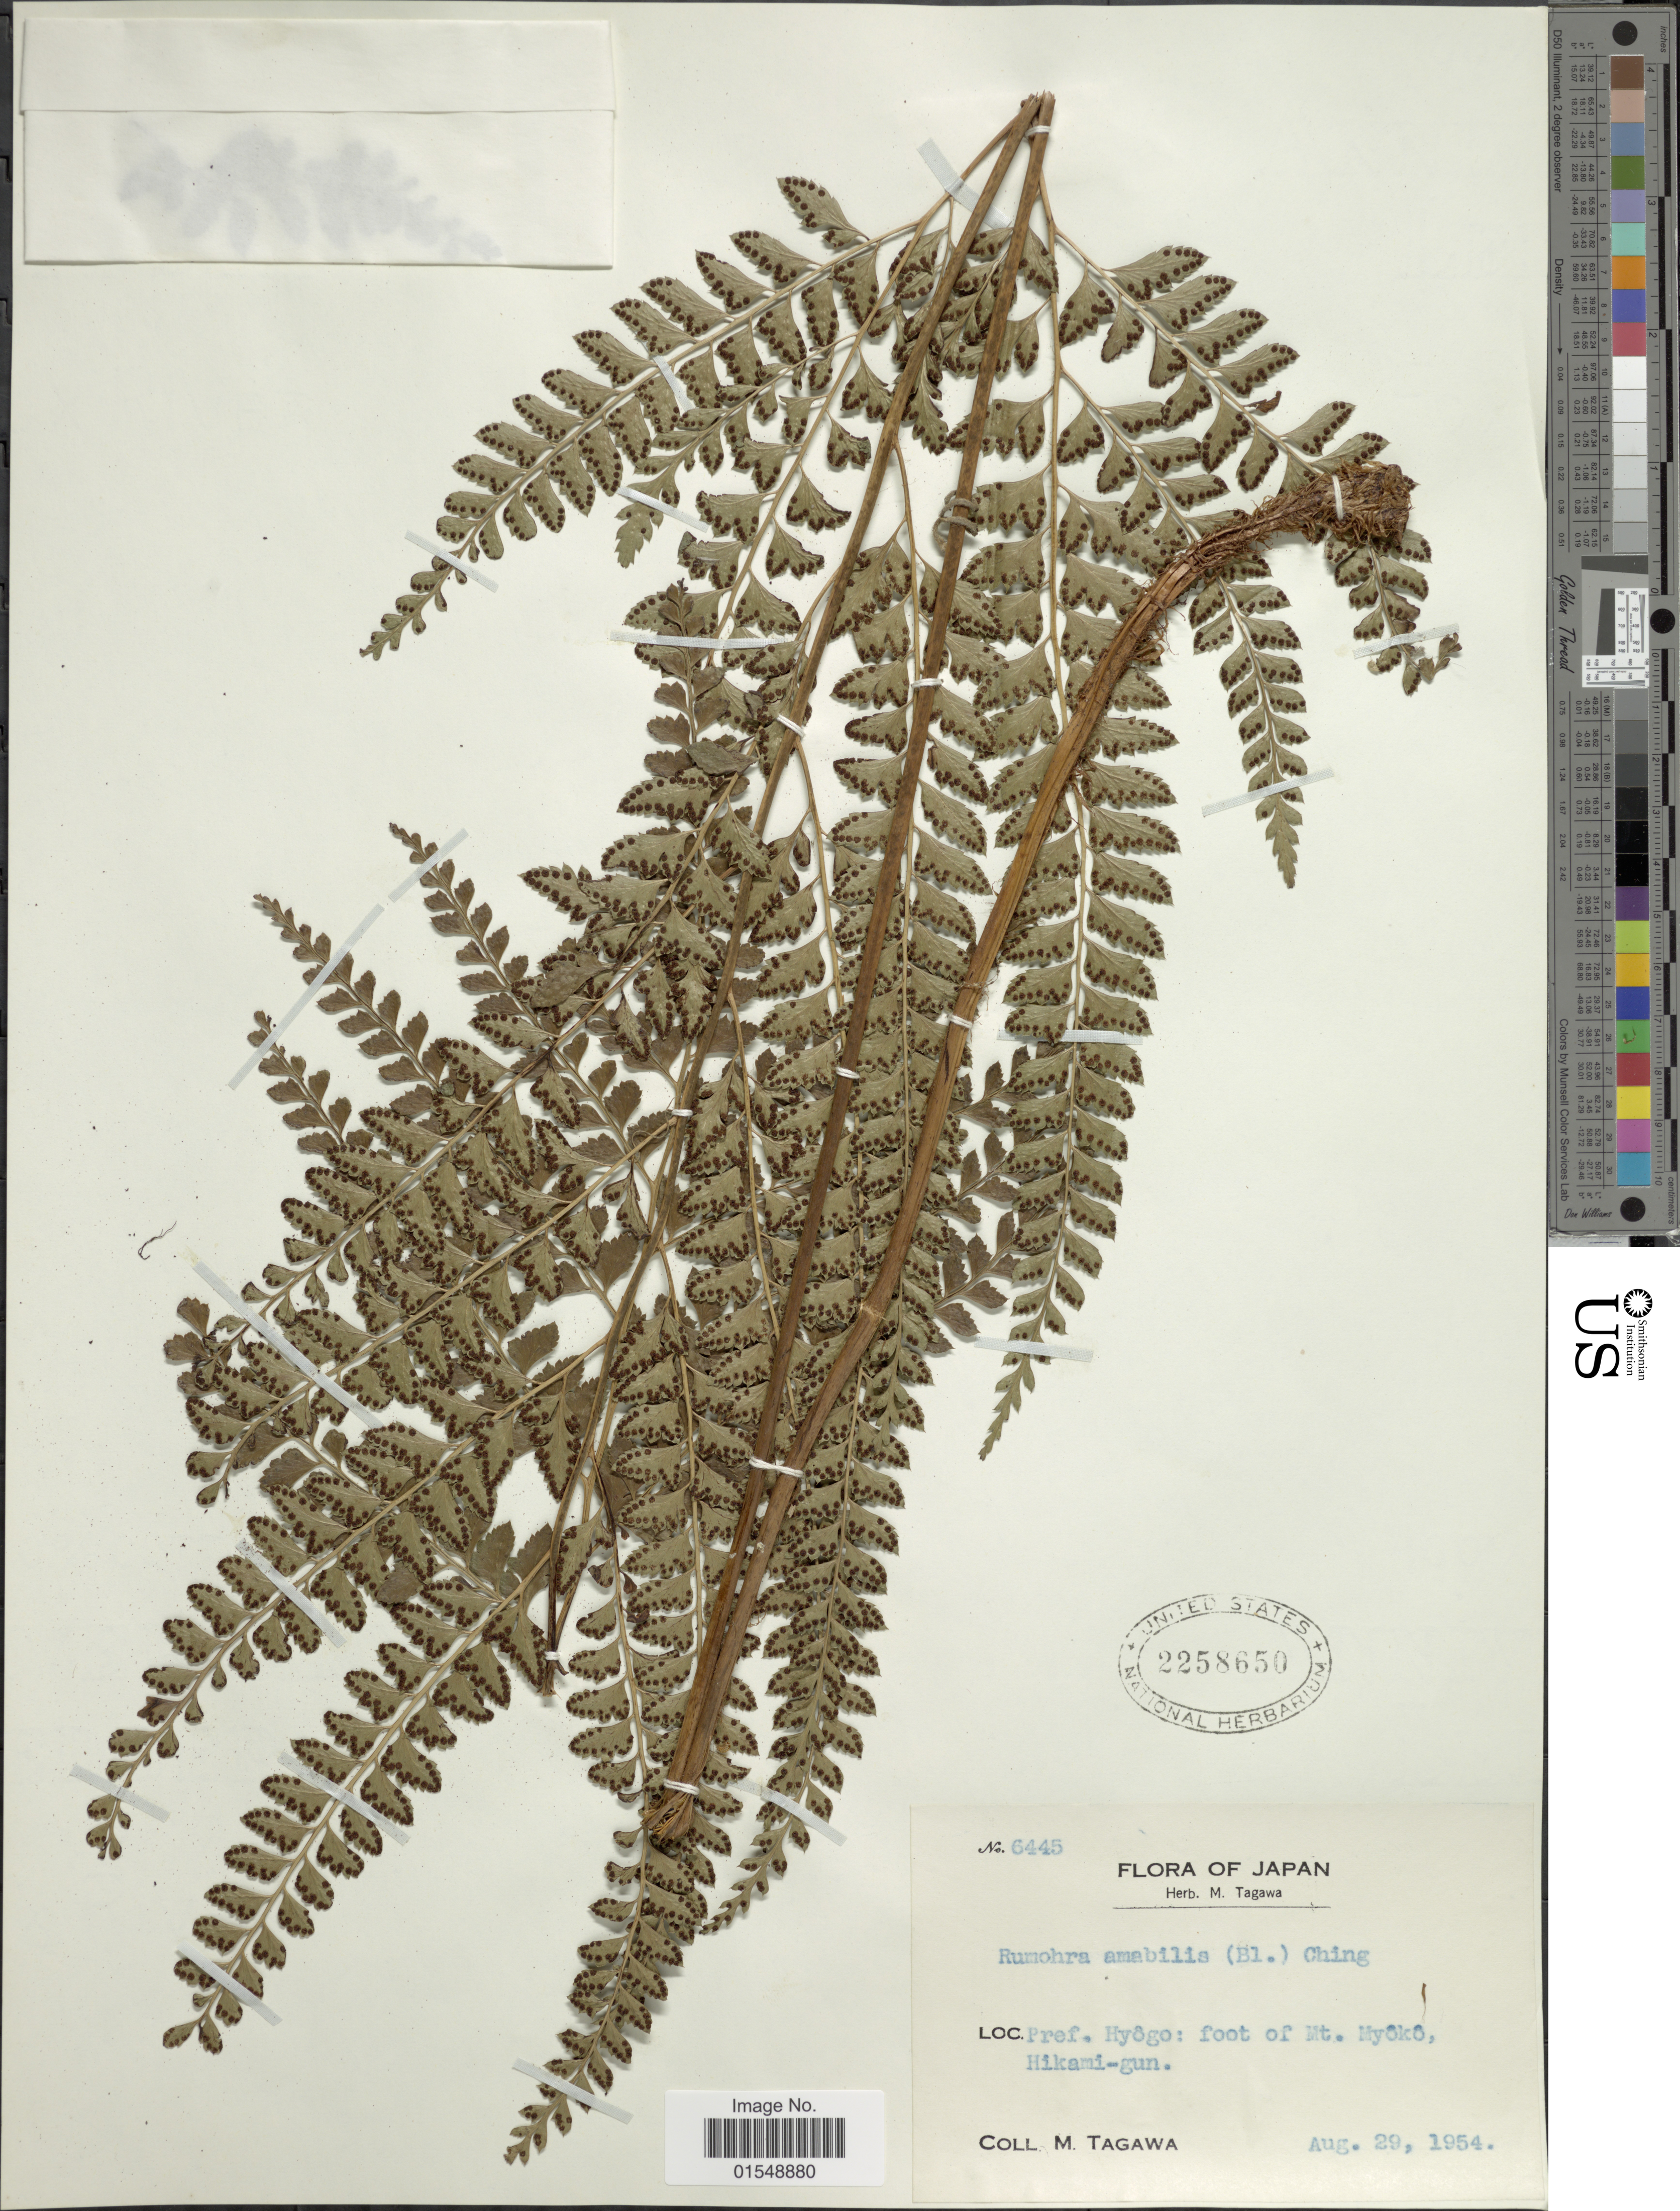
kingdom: Plantae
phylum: Tracheophyta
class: Polypodiopsida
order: Polypodiales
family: Dryopteridaceae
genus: Arachniodes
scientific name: Arachniodes amabilis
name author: (Blume) Tindale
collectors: M. Tagawa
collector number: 6445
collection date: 1954-08-29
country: Japan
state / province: Hyogo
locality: Foot of Mt. Myôkô, Hikami-gun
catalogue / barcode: US 2258650